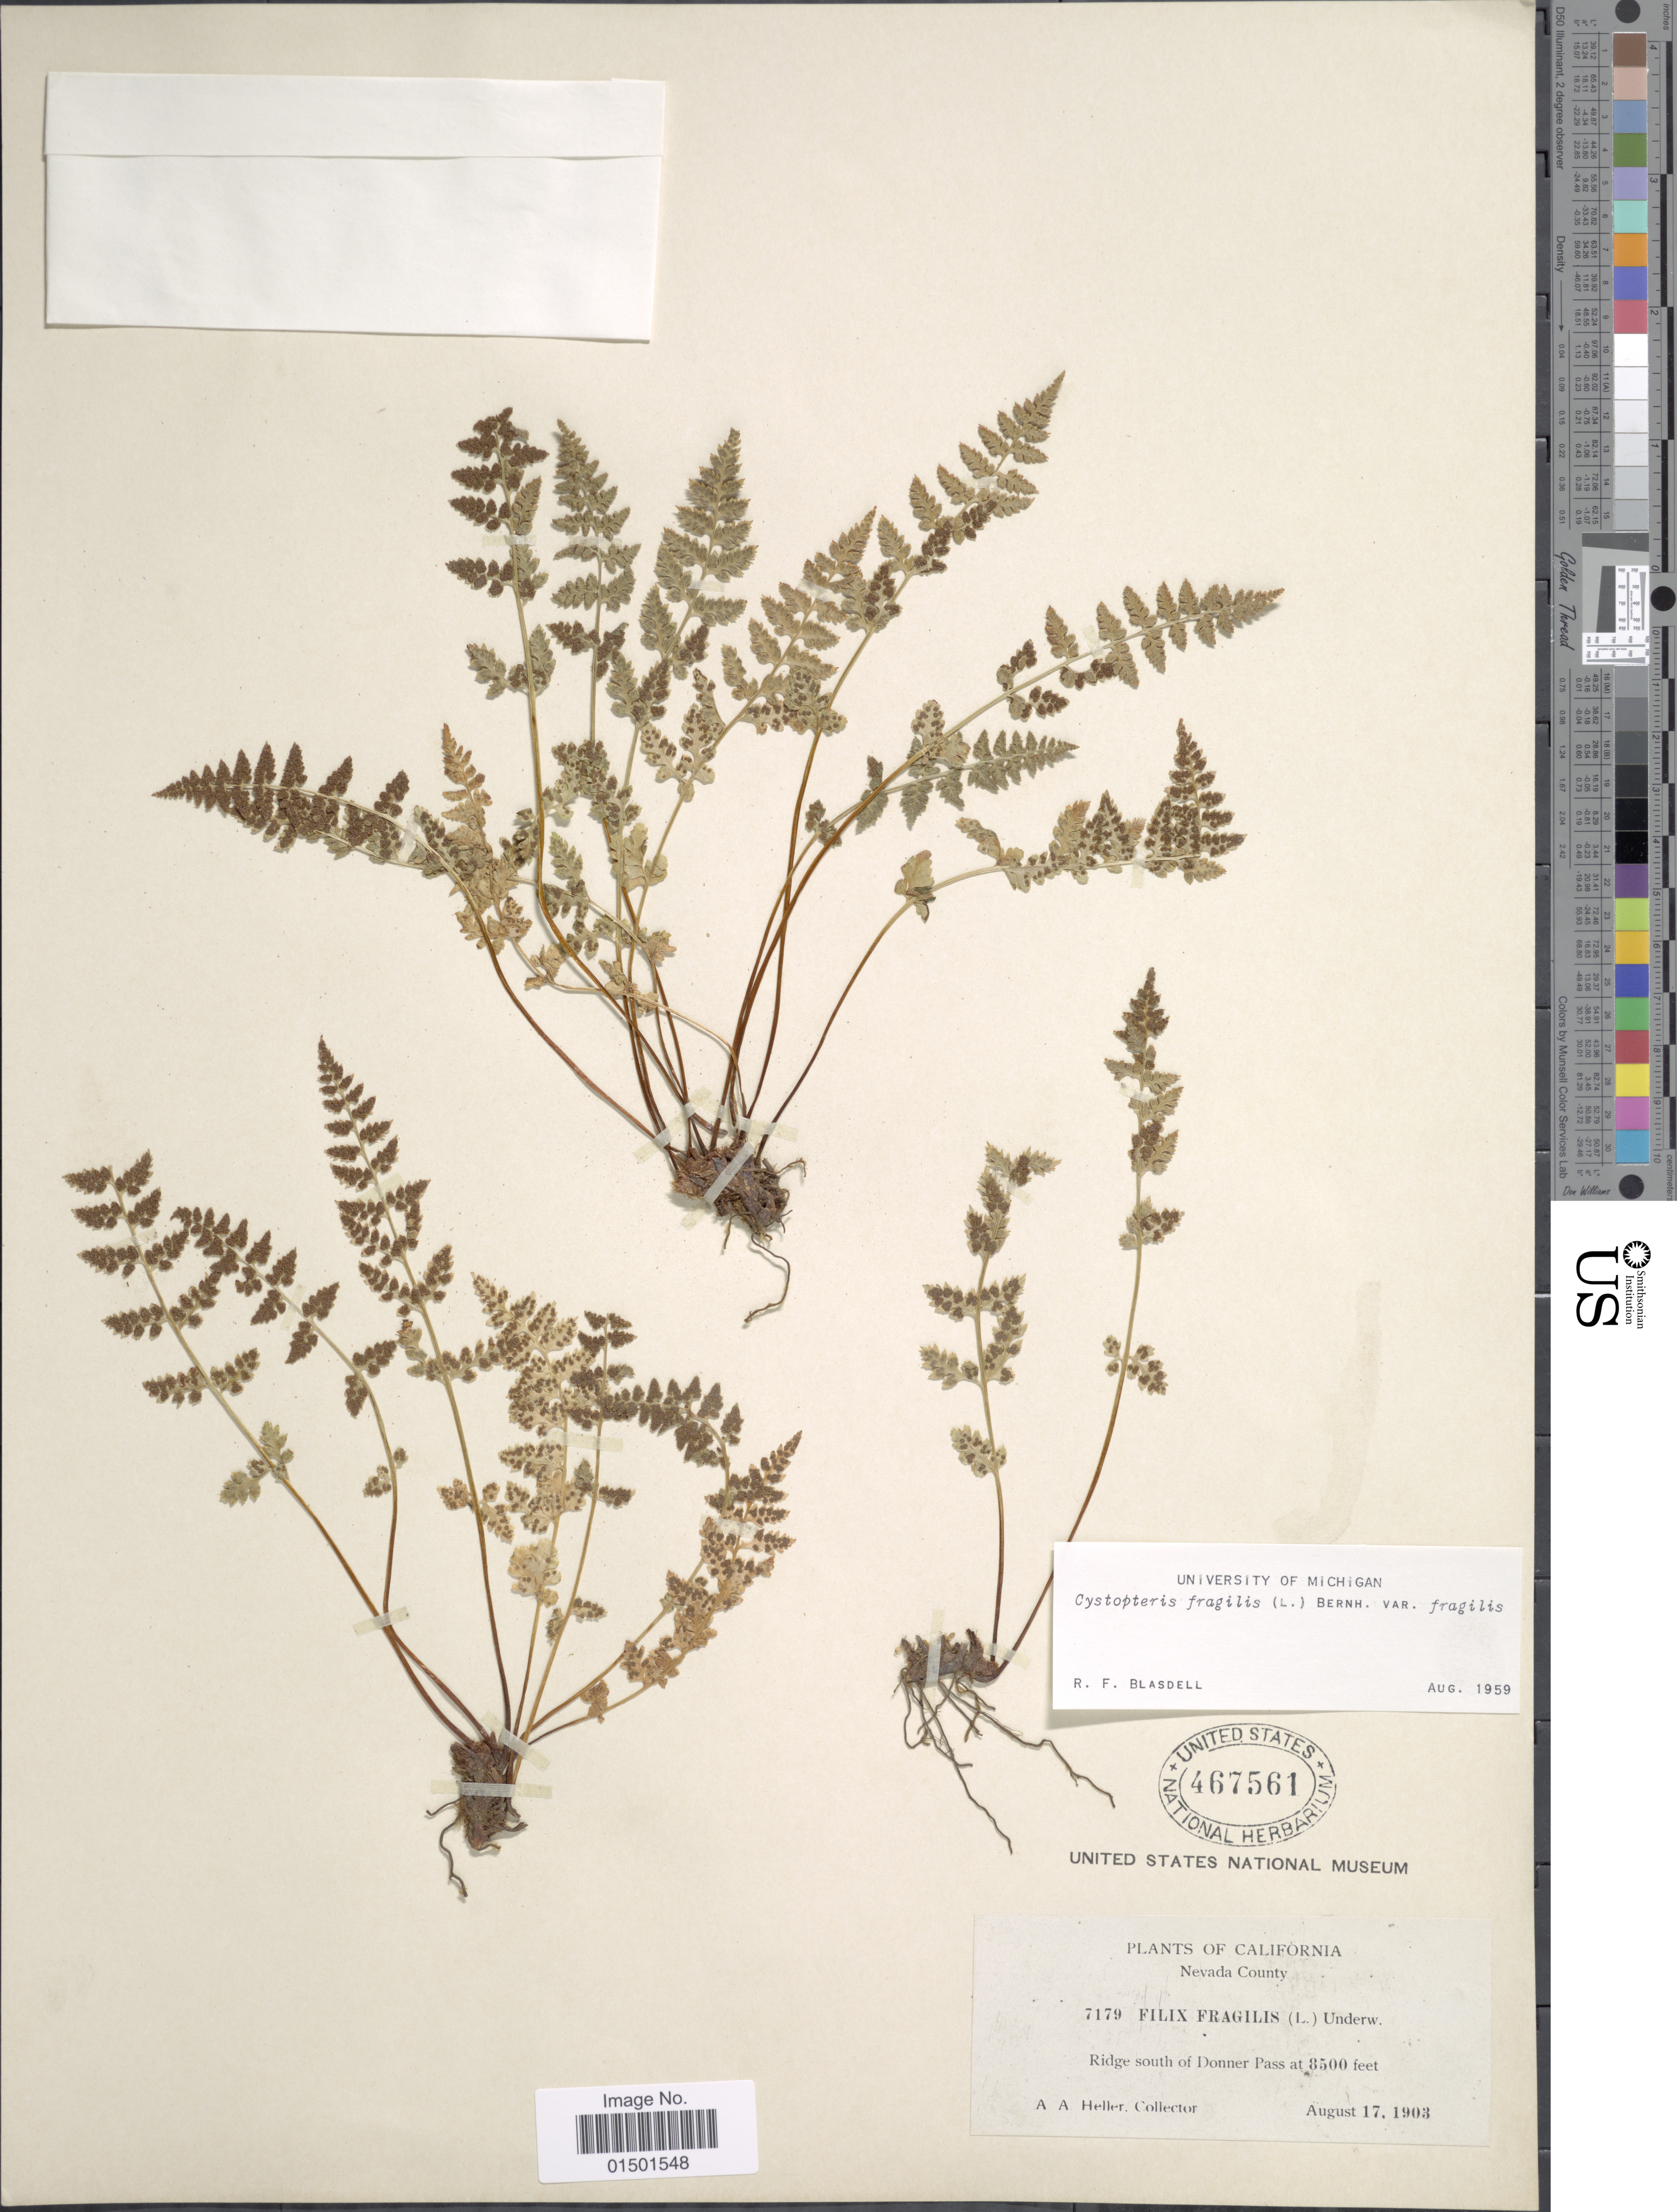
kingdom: Plantae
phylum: Tracheophyta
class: Polypodiopsida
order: Polypodiales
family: Cystopteridaceae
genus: Cystopteris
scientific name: Cystopteris fragilis var. fragilis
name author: (L.) Bernh.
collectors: A. A. Heller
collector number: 7179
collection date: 1903-08-17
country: United States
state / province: California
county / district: Nevada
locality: Nevada County. Ridge south of Donner Pass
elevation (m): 2591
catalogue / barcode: US 467561